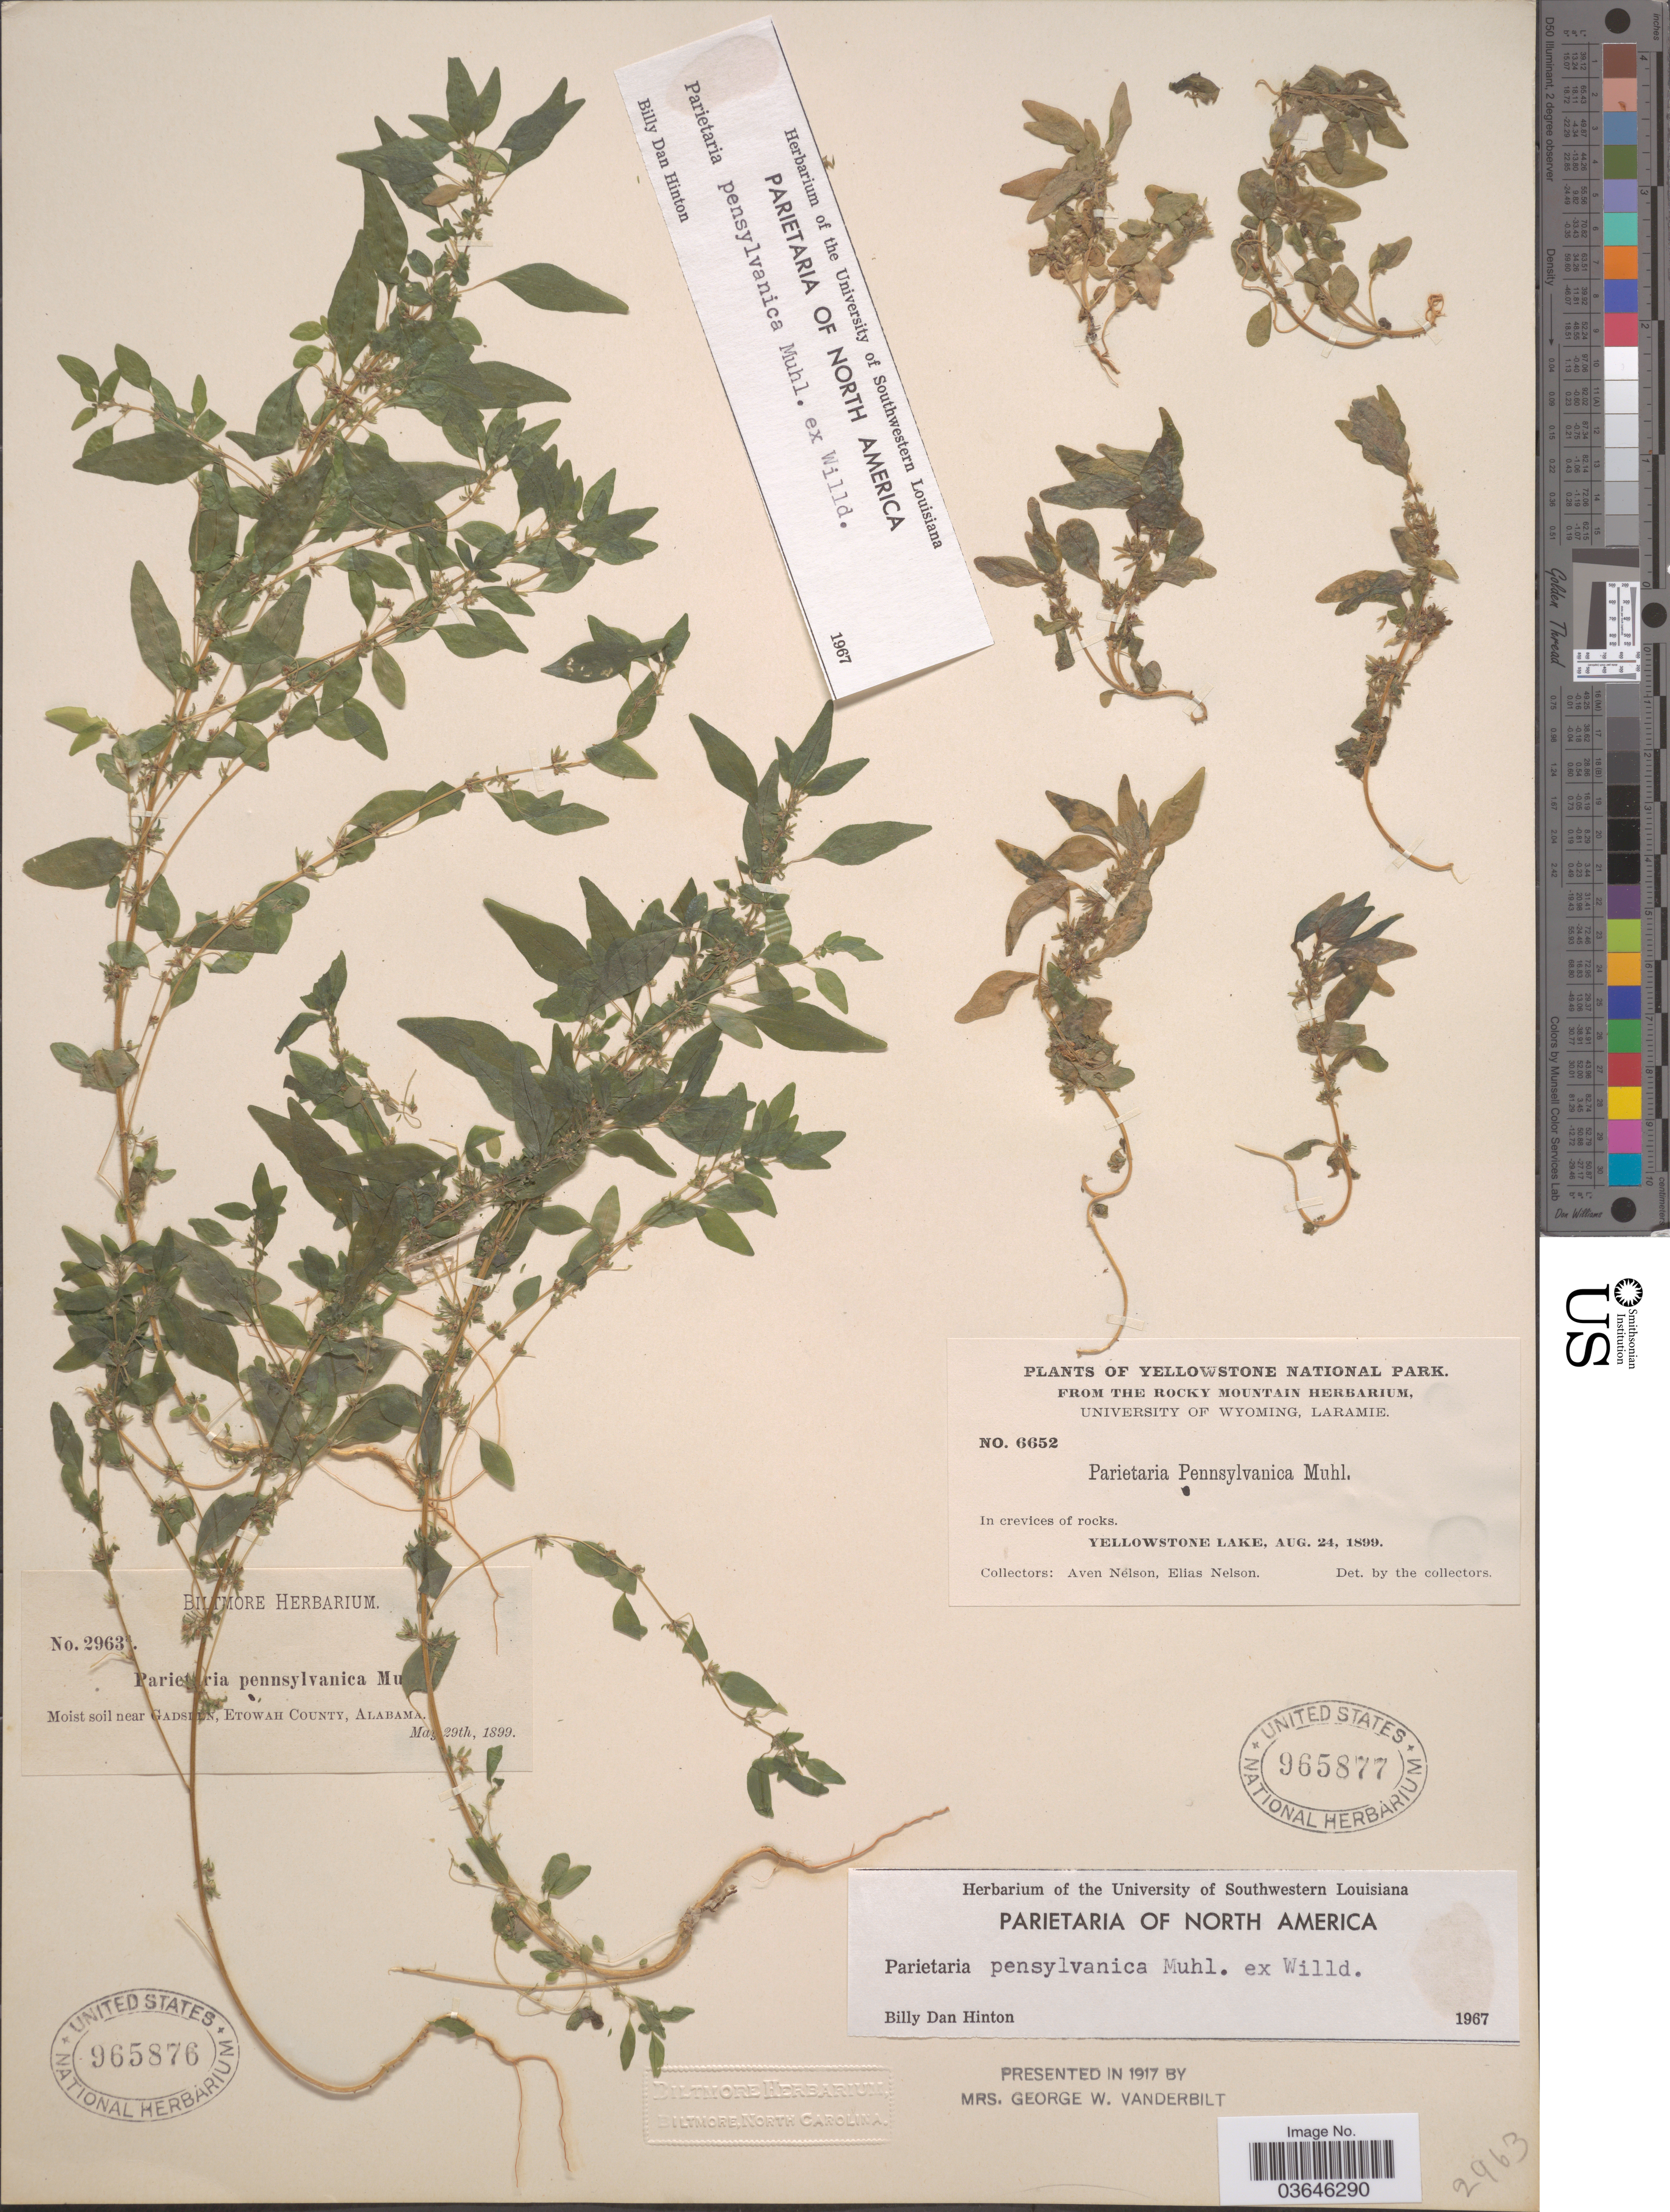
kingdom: Plantae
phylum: Tracheophyta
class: Magnoliopsida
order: Rosales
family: Urticaceae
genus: Parietaria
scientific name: Parietaria pensylvanica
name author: Muhl. ex Willd.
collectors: A. Nelson & E. Nelson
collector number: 6652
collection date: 1899-08-24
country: United States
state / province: Wyoming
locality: Yellowstone National Park. Yellowstone Lake.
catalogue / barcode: US 965877-2